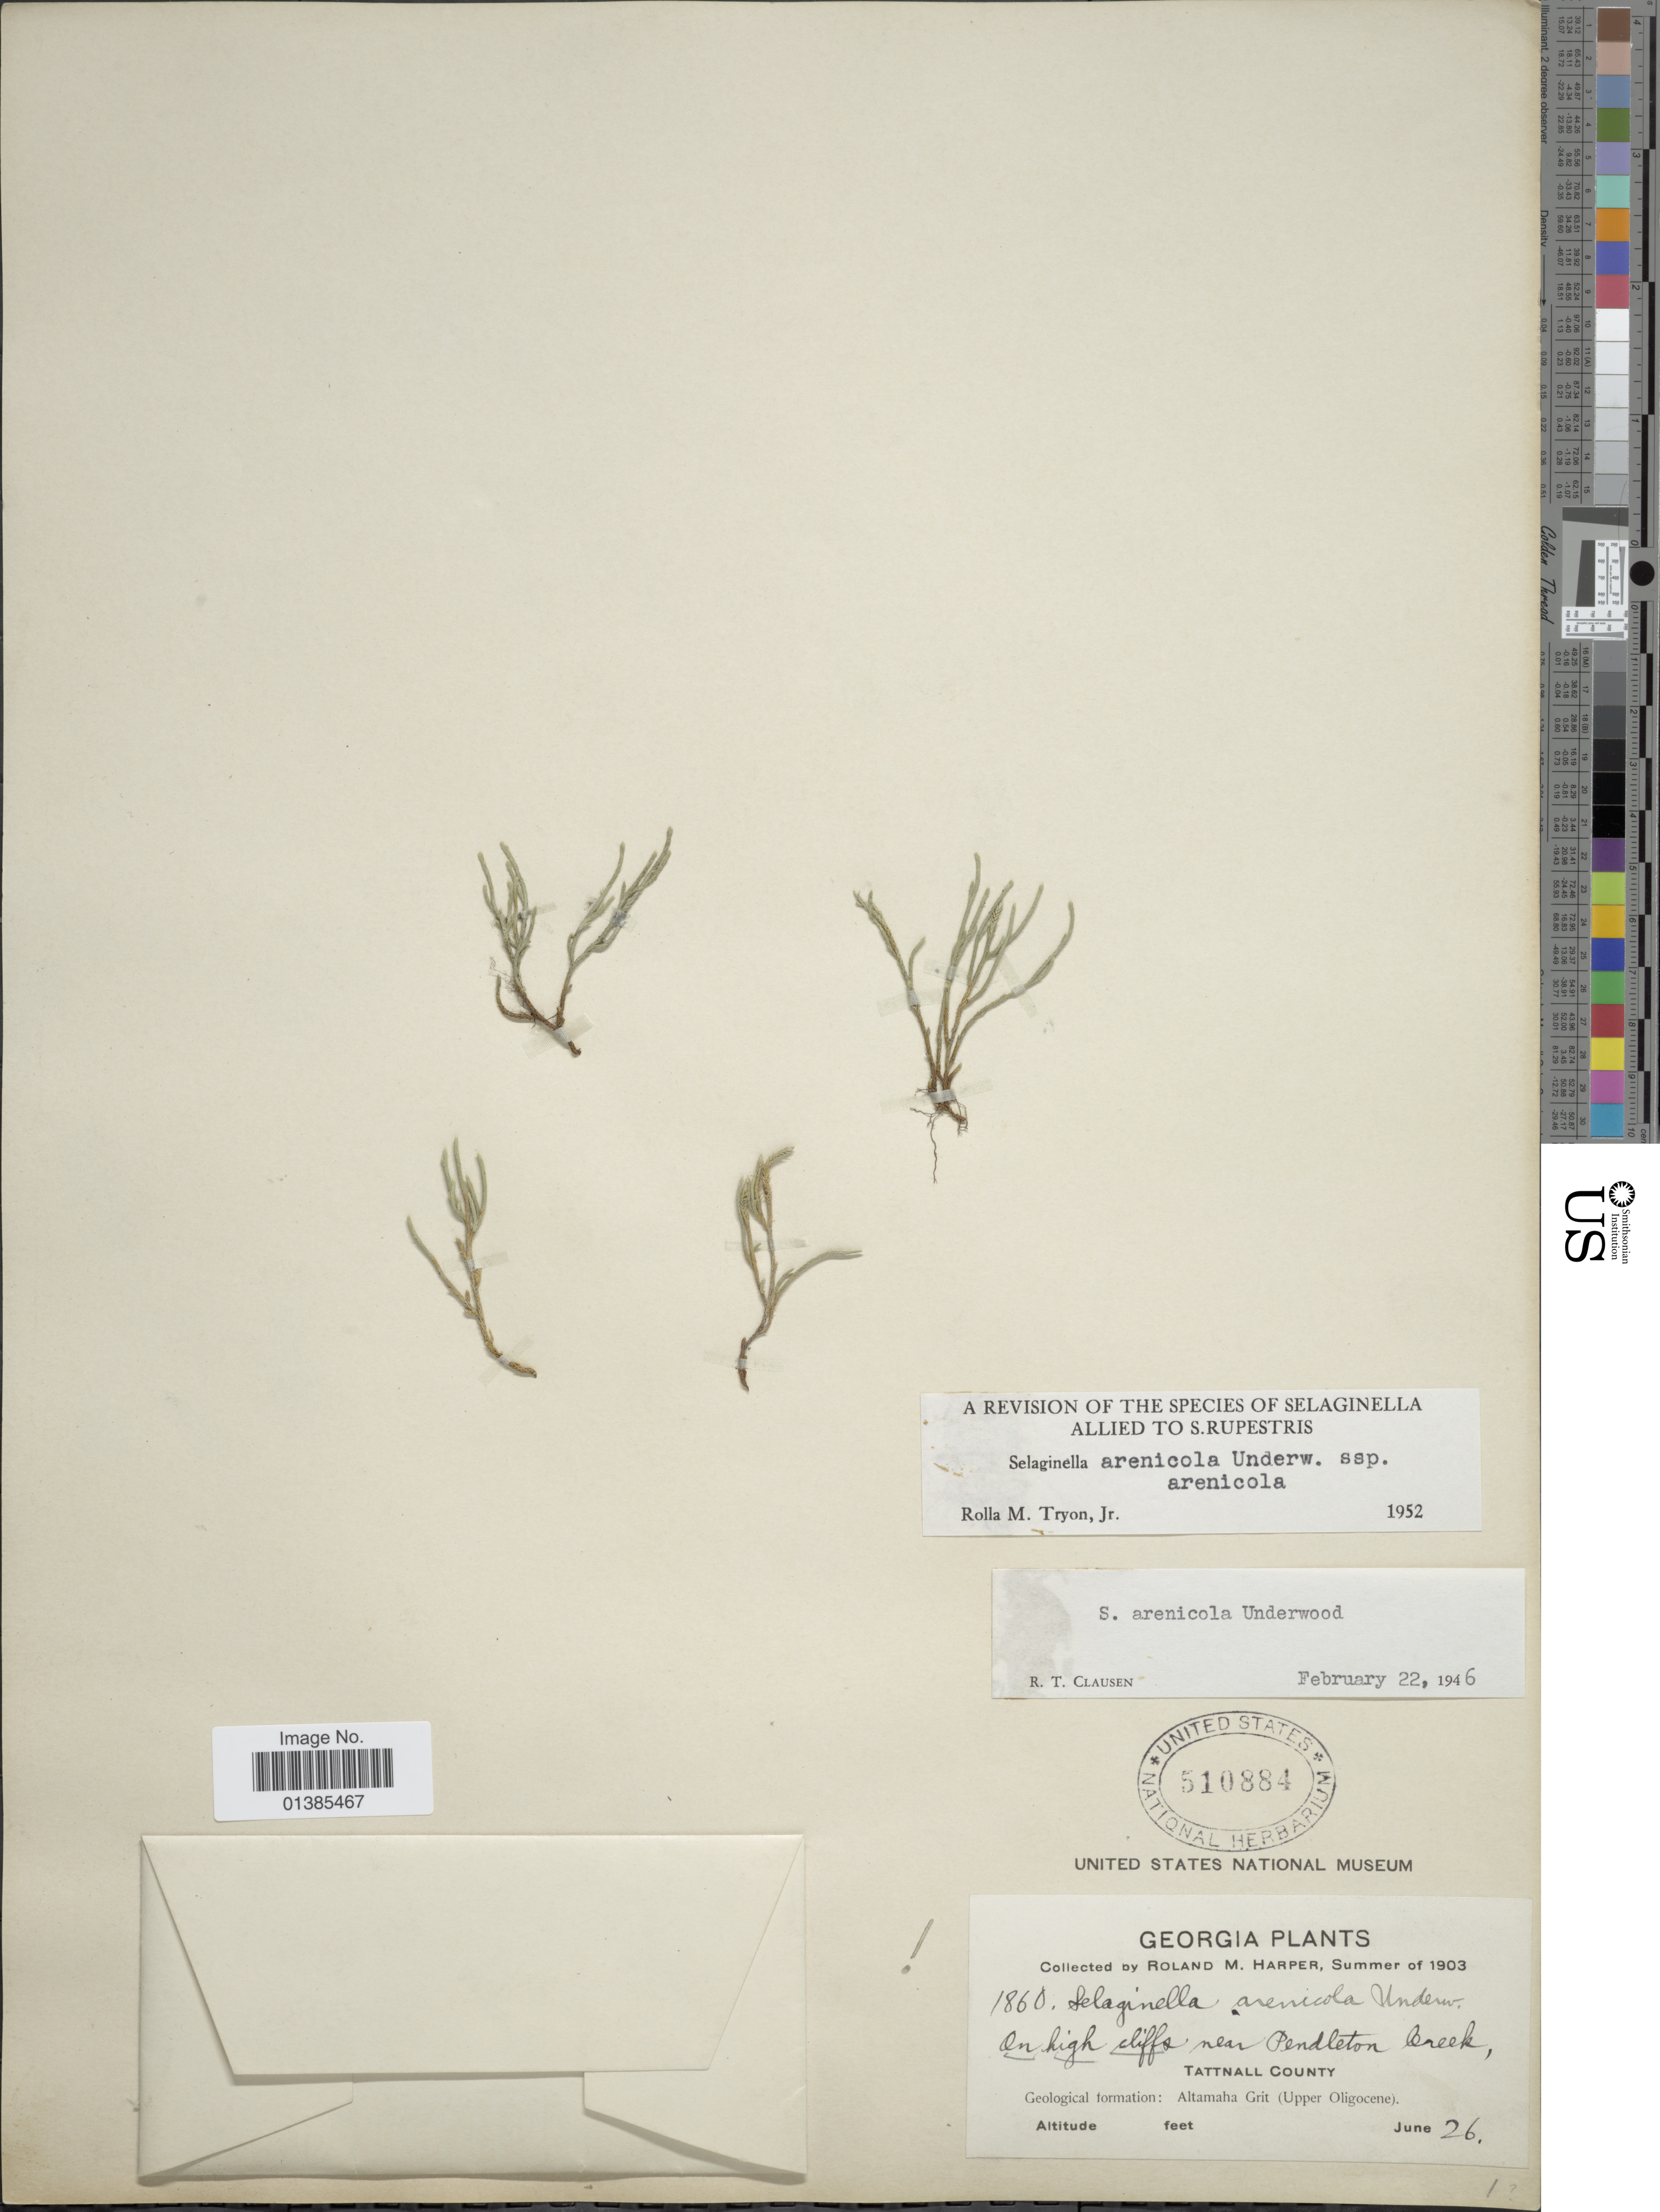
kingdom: Plantae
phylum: Tracheophyta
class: Lycopodiopsida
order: Selaginellales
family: Selaginellaceae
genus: Selaginella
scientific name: Selaginella arenicola subsp. arenicola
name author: Underw.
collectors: R. M. Harper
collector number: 1860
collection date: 1903-06-26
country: United States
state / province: Georgia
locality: On high cliffs near Pendleton Creek, Tattnall County. Geological formation: Altamaha Grit (Upper Oligocene).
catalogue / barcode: US 510884